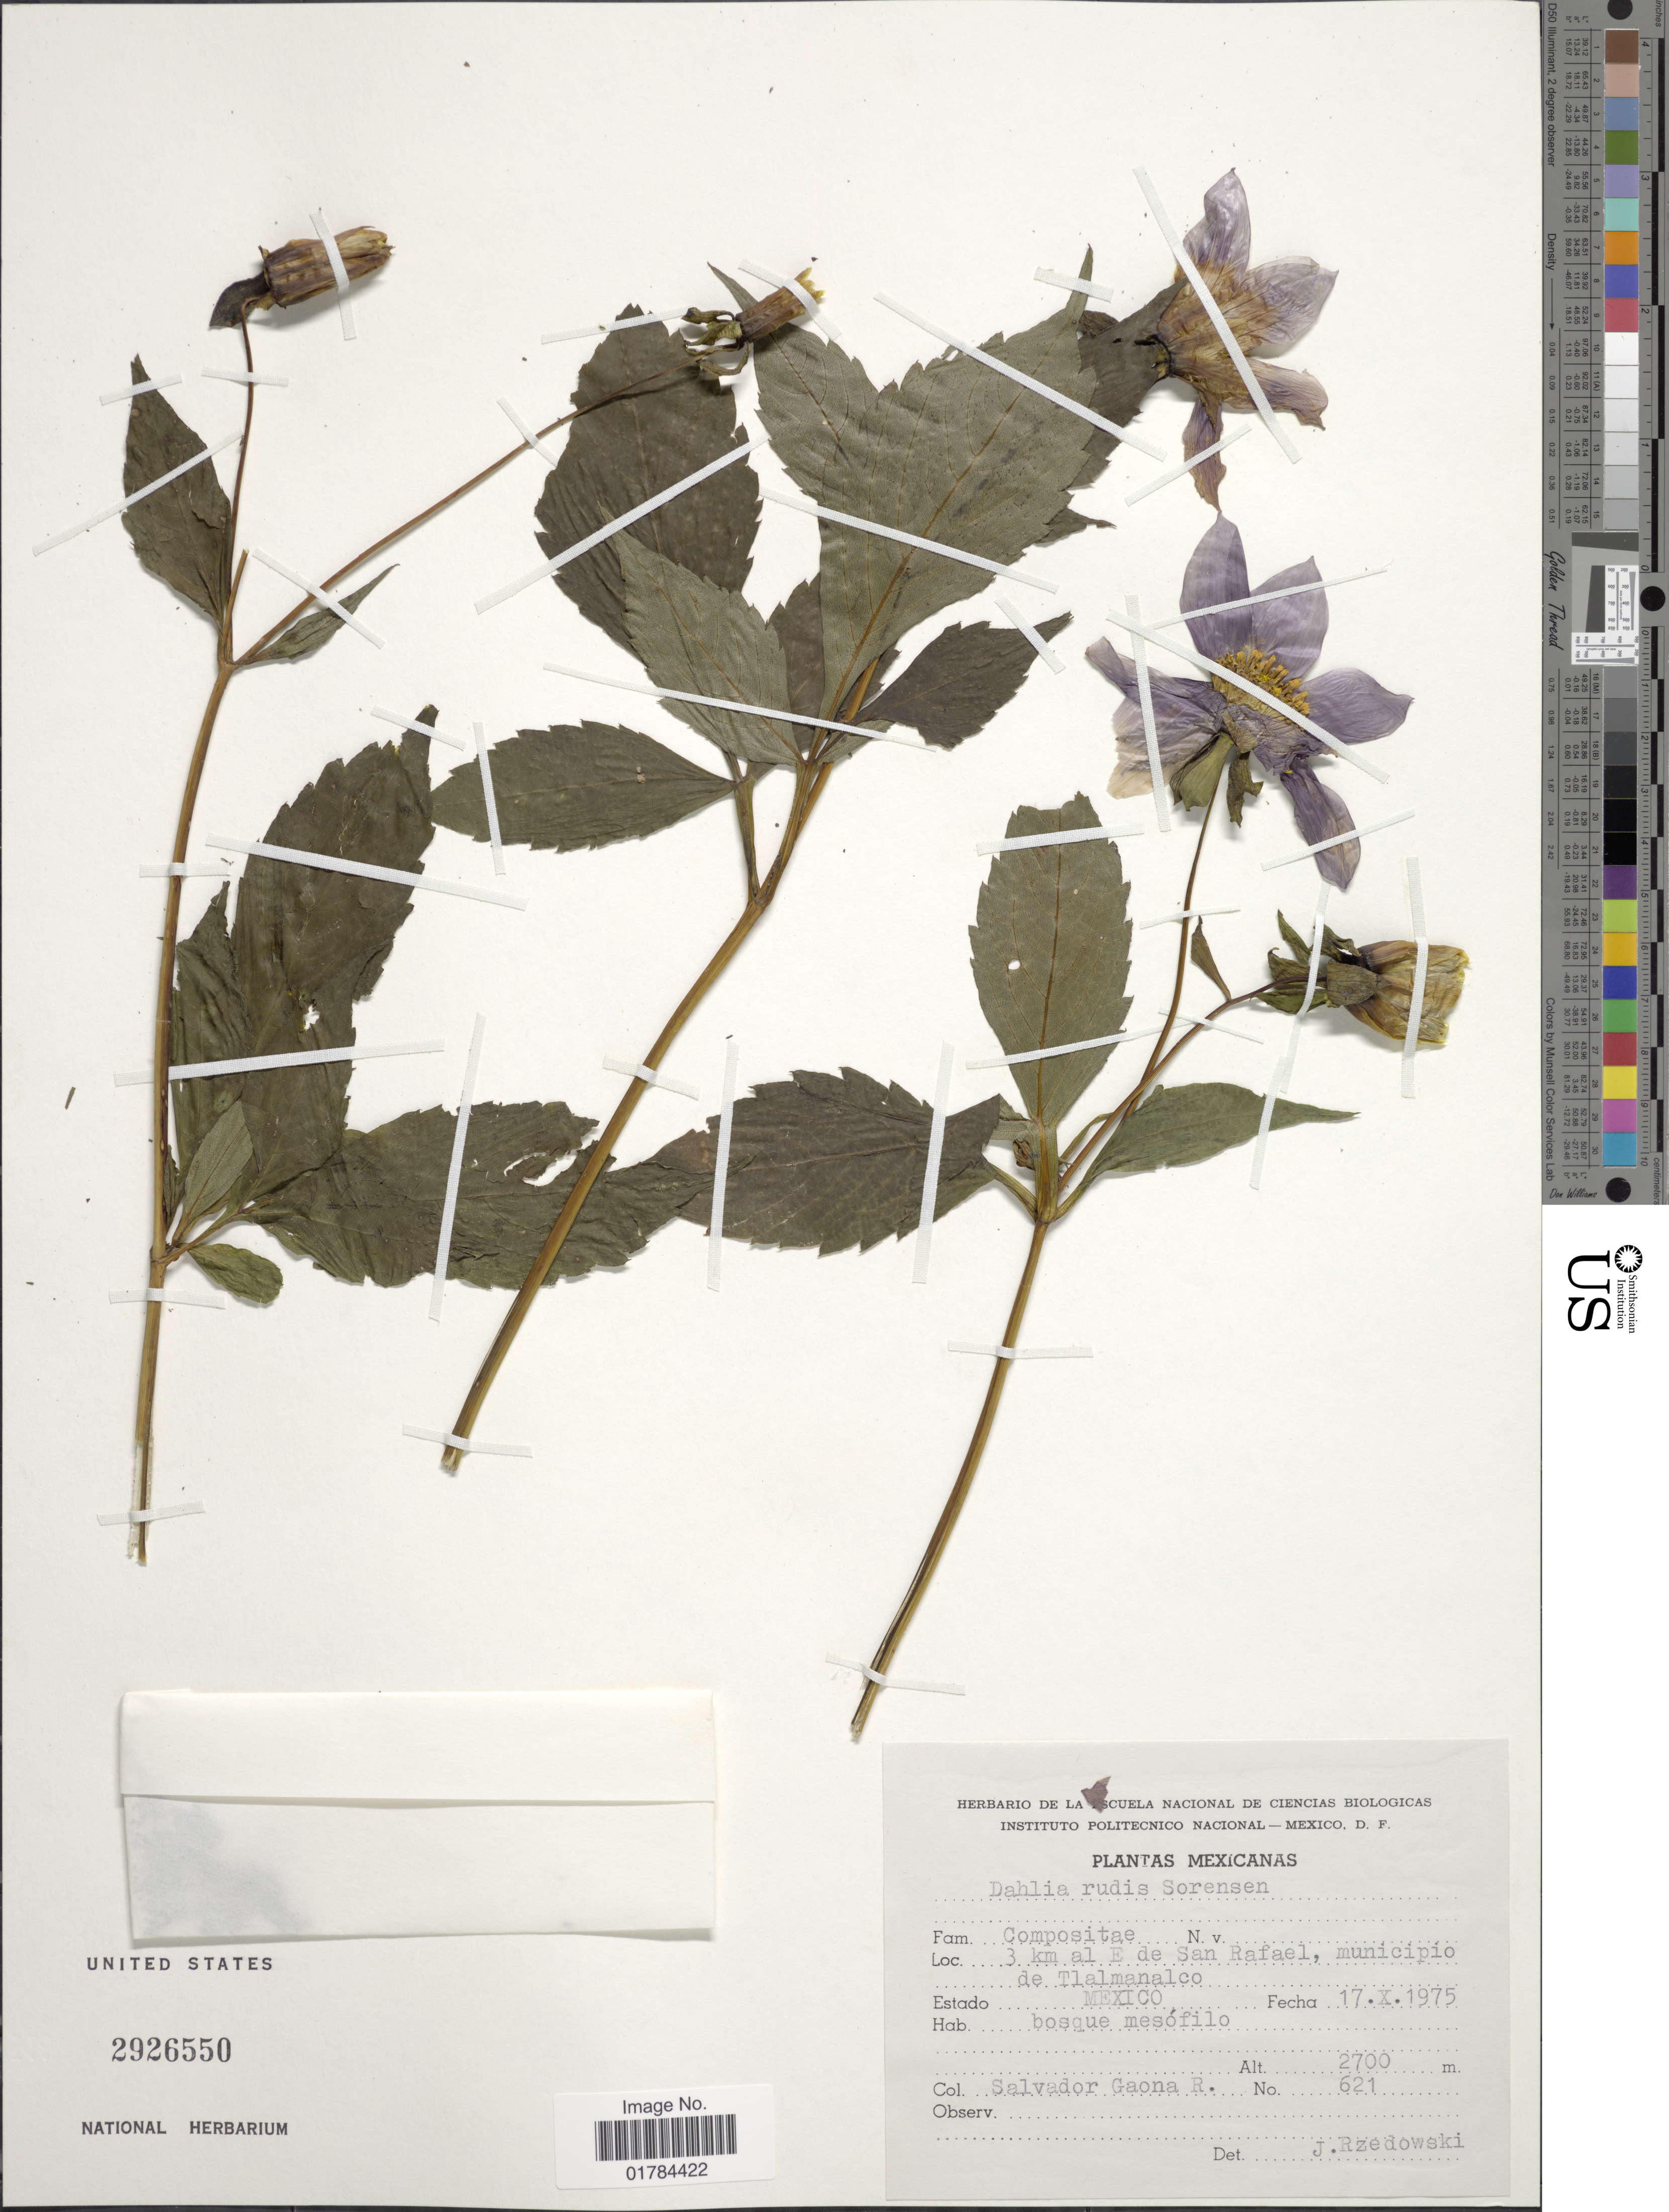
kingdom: Plantae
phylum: Tracheophyta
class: Magnoliopsida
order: Asterales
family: Asteraceae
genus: Dahlia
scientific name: Dahlia rudis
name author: P.D. Sørensen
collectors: J. Rzedowski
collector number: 621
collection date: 1975-10-17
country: Mexico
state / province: México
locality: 3 km al E de San Rafael, municipio de Tlalmanalco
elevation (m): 2700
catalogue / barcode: US 2926550